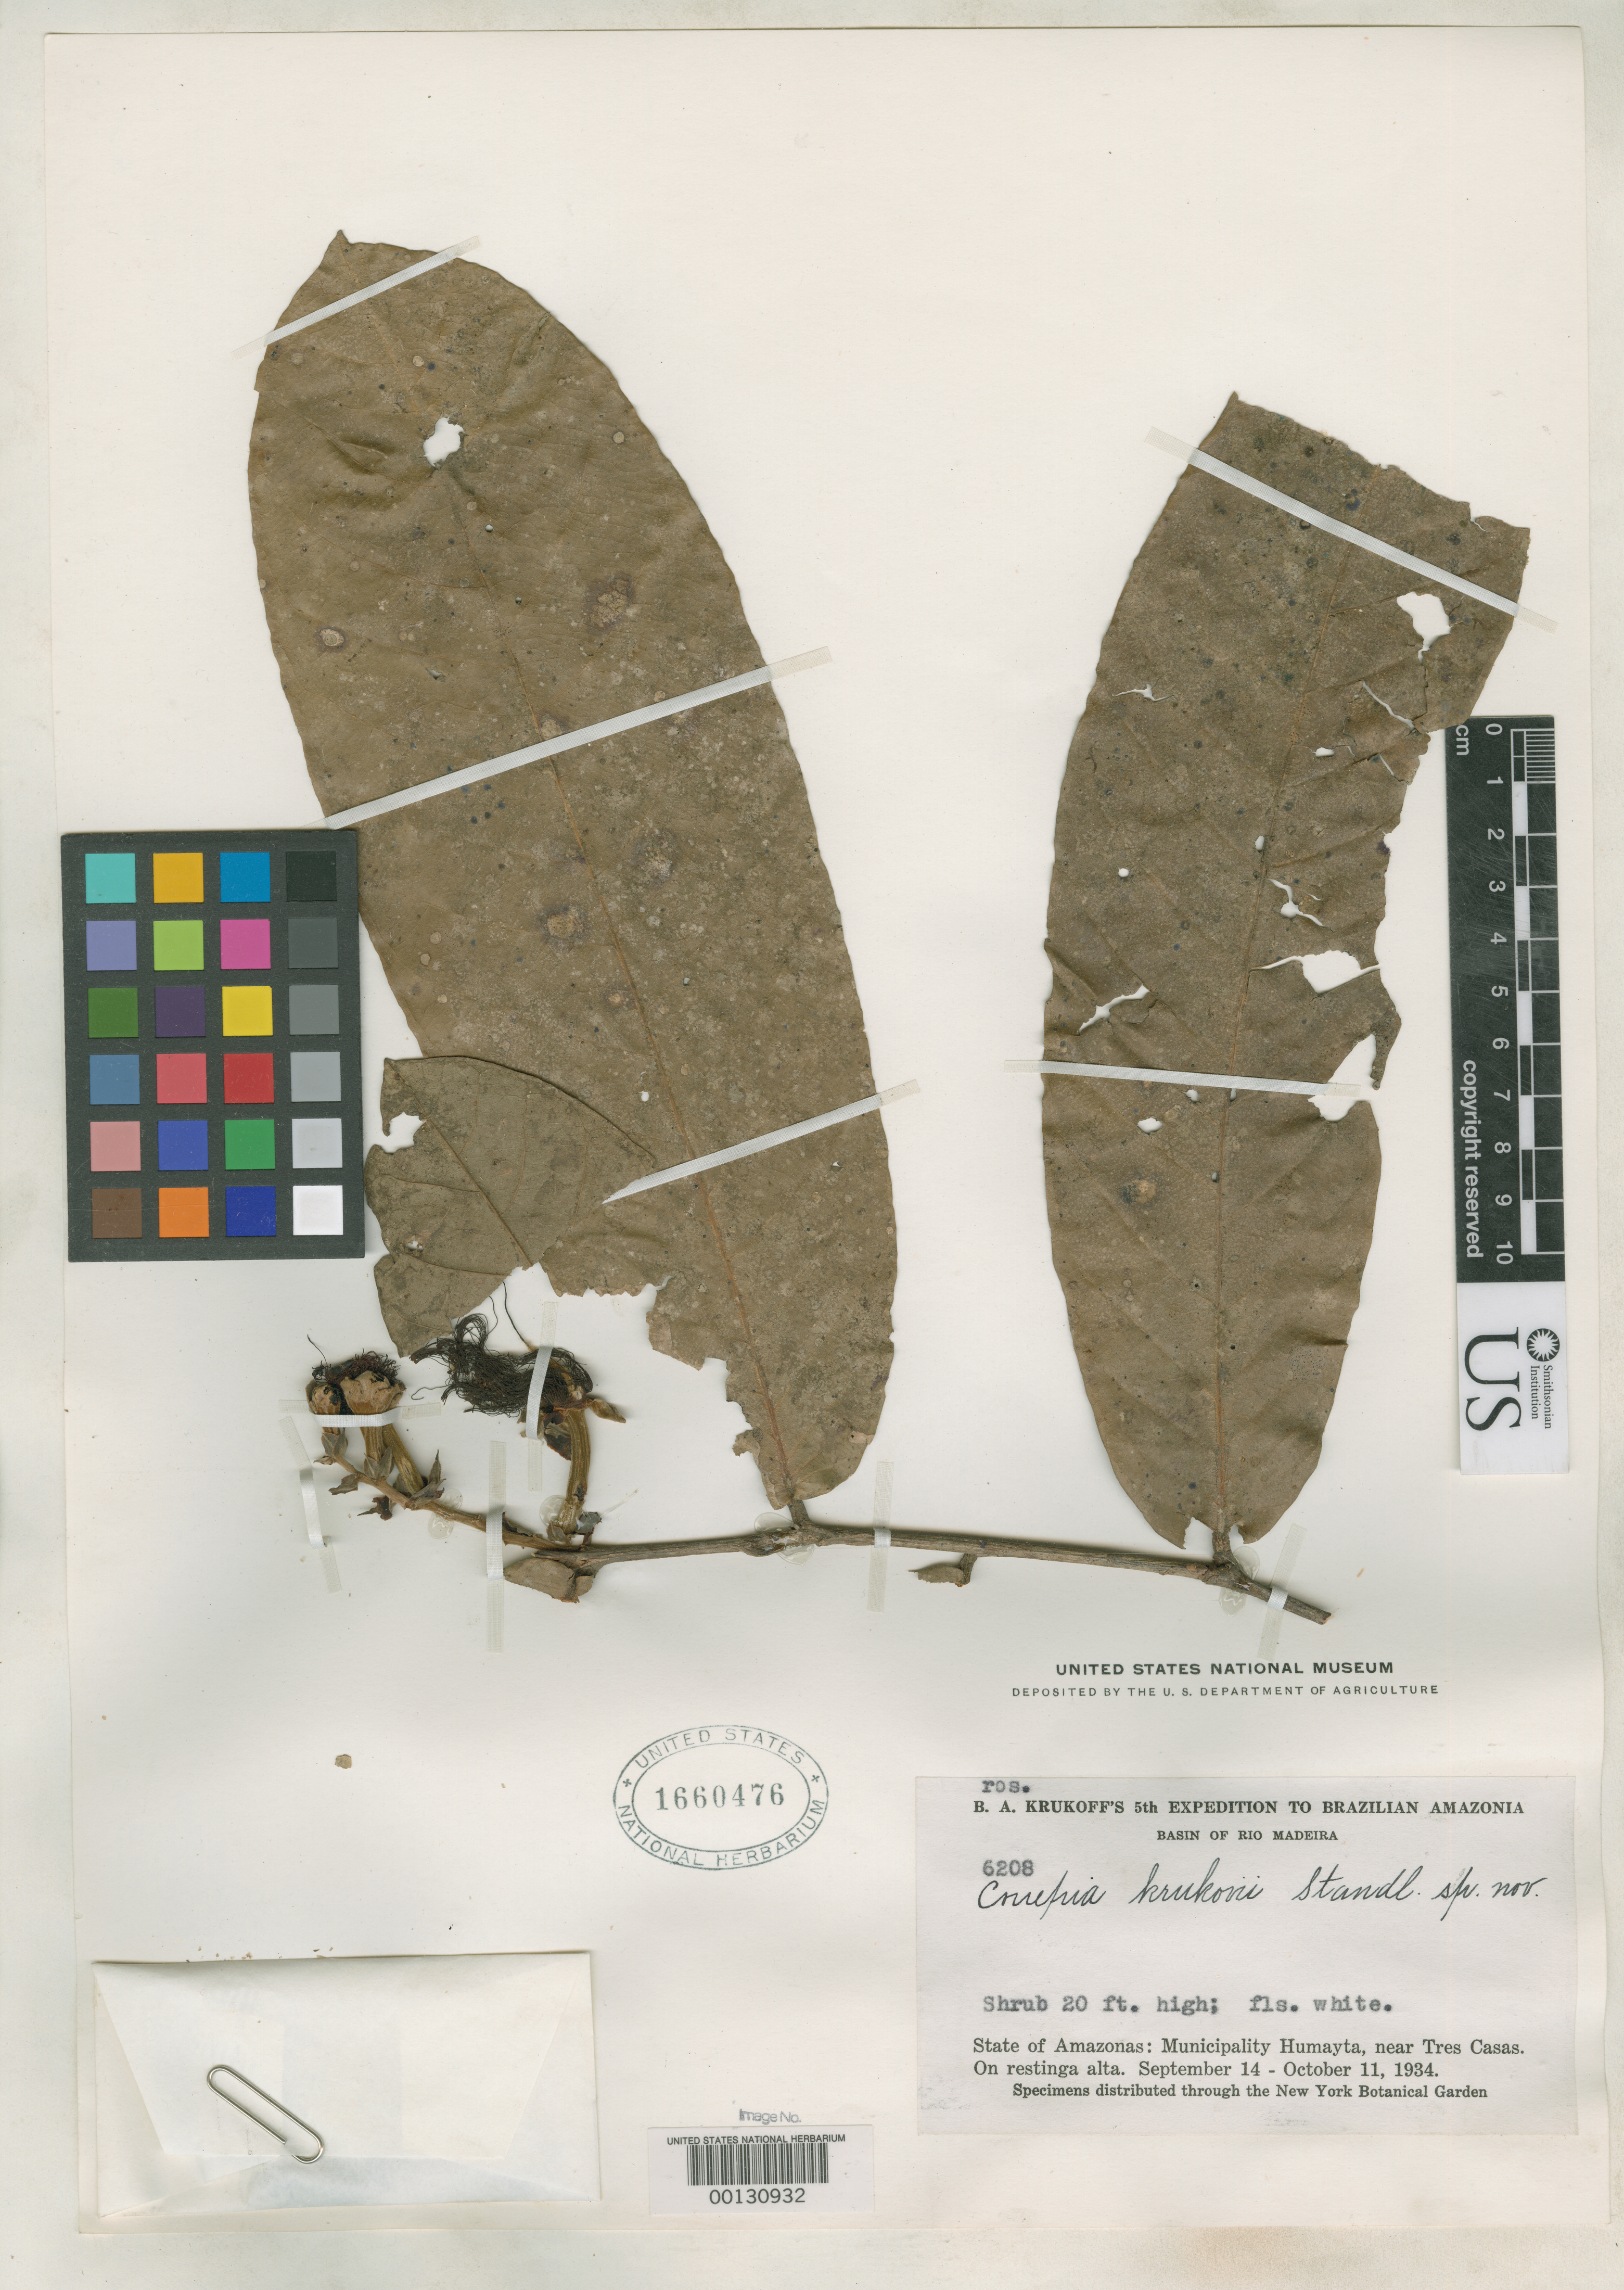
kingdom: Plantae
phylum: Tracheophyta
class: Magnoliopsida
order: Malpighiales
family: Chrysobalanaceae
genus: Couepia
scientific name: Couepia krukovii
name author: Standl.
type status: Isotype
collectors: B. A. Krukoff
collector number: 6208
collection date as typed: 14 Sep 1934 to 11 Oct 1934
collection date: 1934-09-14/1934-10-11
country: Brazil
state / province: Amazonas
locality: Humayta, near Trescasas.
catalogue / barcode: US 1660476